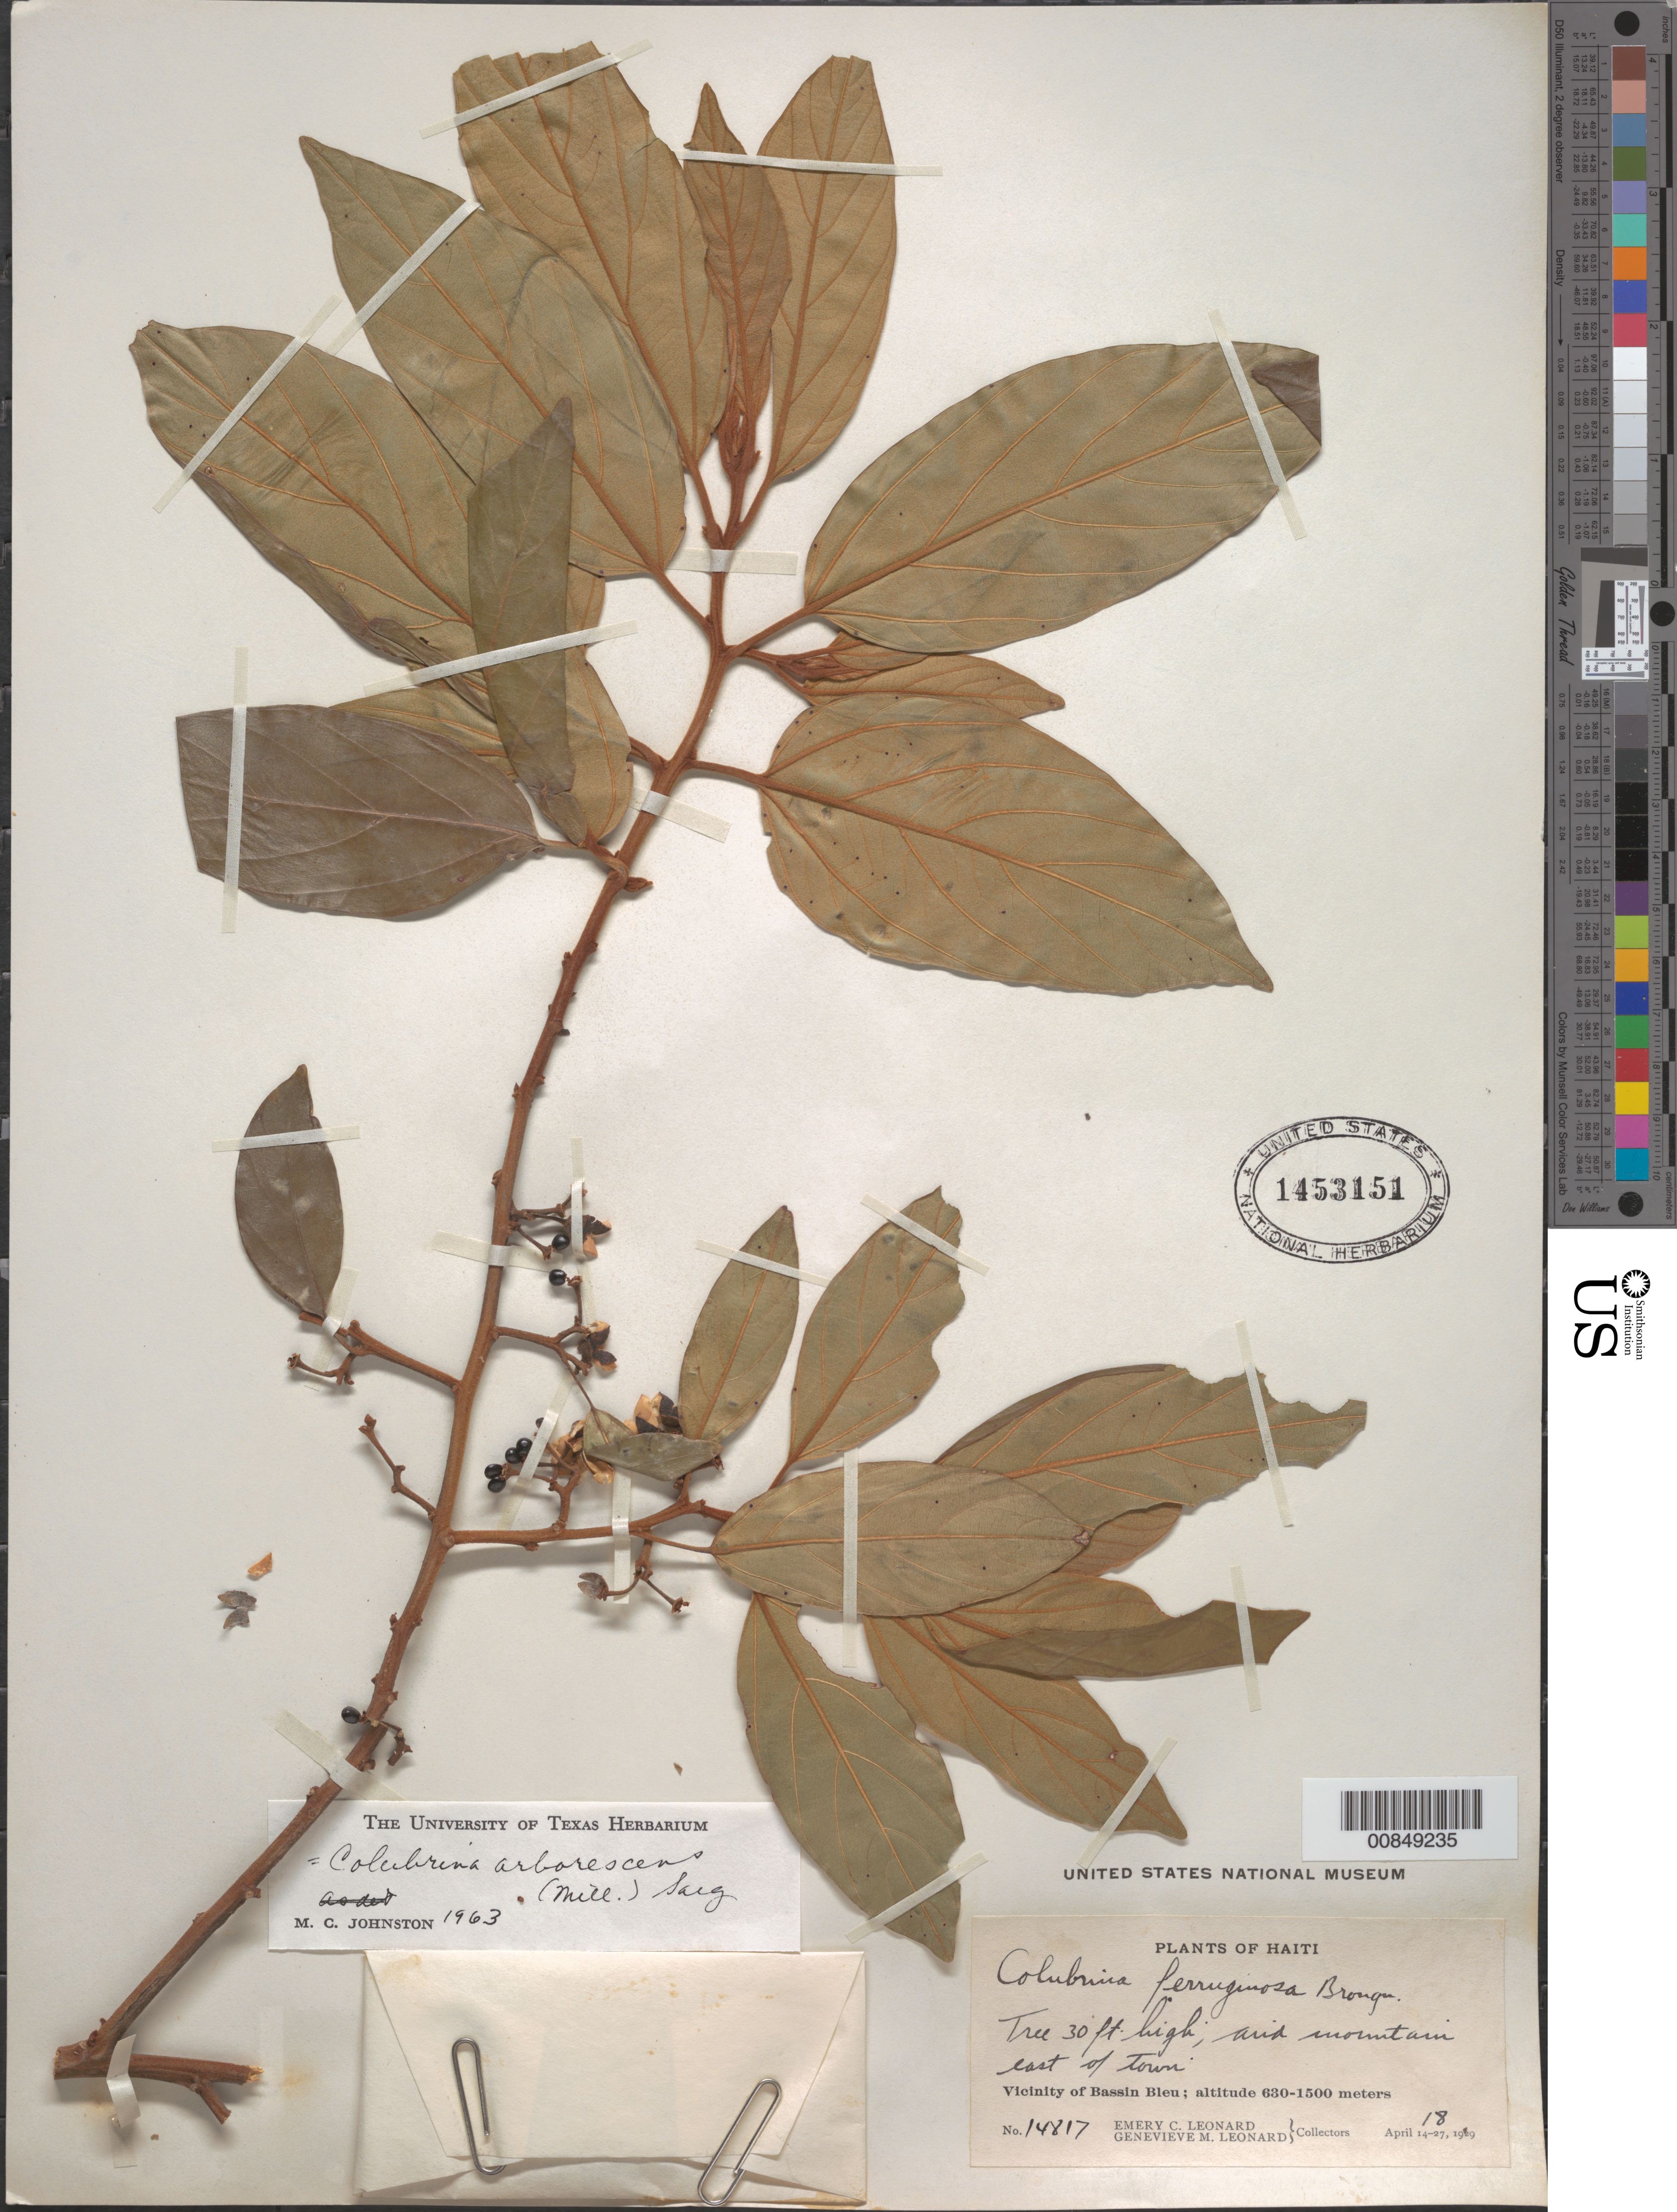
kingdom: Plantae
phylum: Tracheophyta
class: Magnoliopsida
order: Rosales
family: Rhamnaceae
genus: Colubrina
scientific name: Colubrina arborescens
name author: (Mill.) Sarg.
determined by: Johnston, Marshall C.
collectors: E. C. Leonard & G. M. Leonard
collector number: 14817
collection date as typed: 18 Apr 1929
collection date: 1929-04-18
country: Haiti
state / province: Nord-Ouest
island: Hispaniola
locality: Vicinity of Bassin Bleu, E of town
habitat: Arid mountains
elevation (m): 630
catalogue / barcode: US 1453151